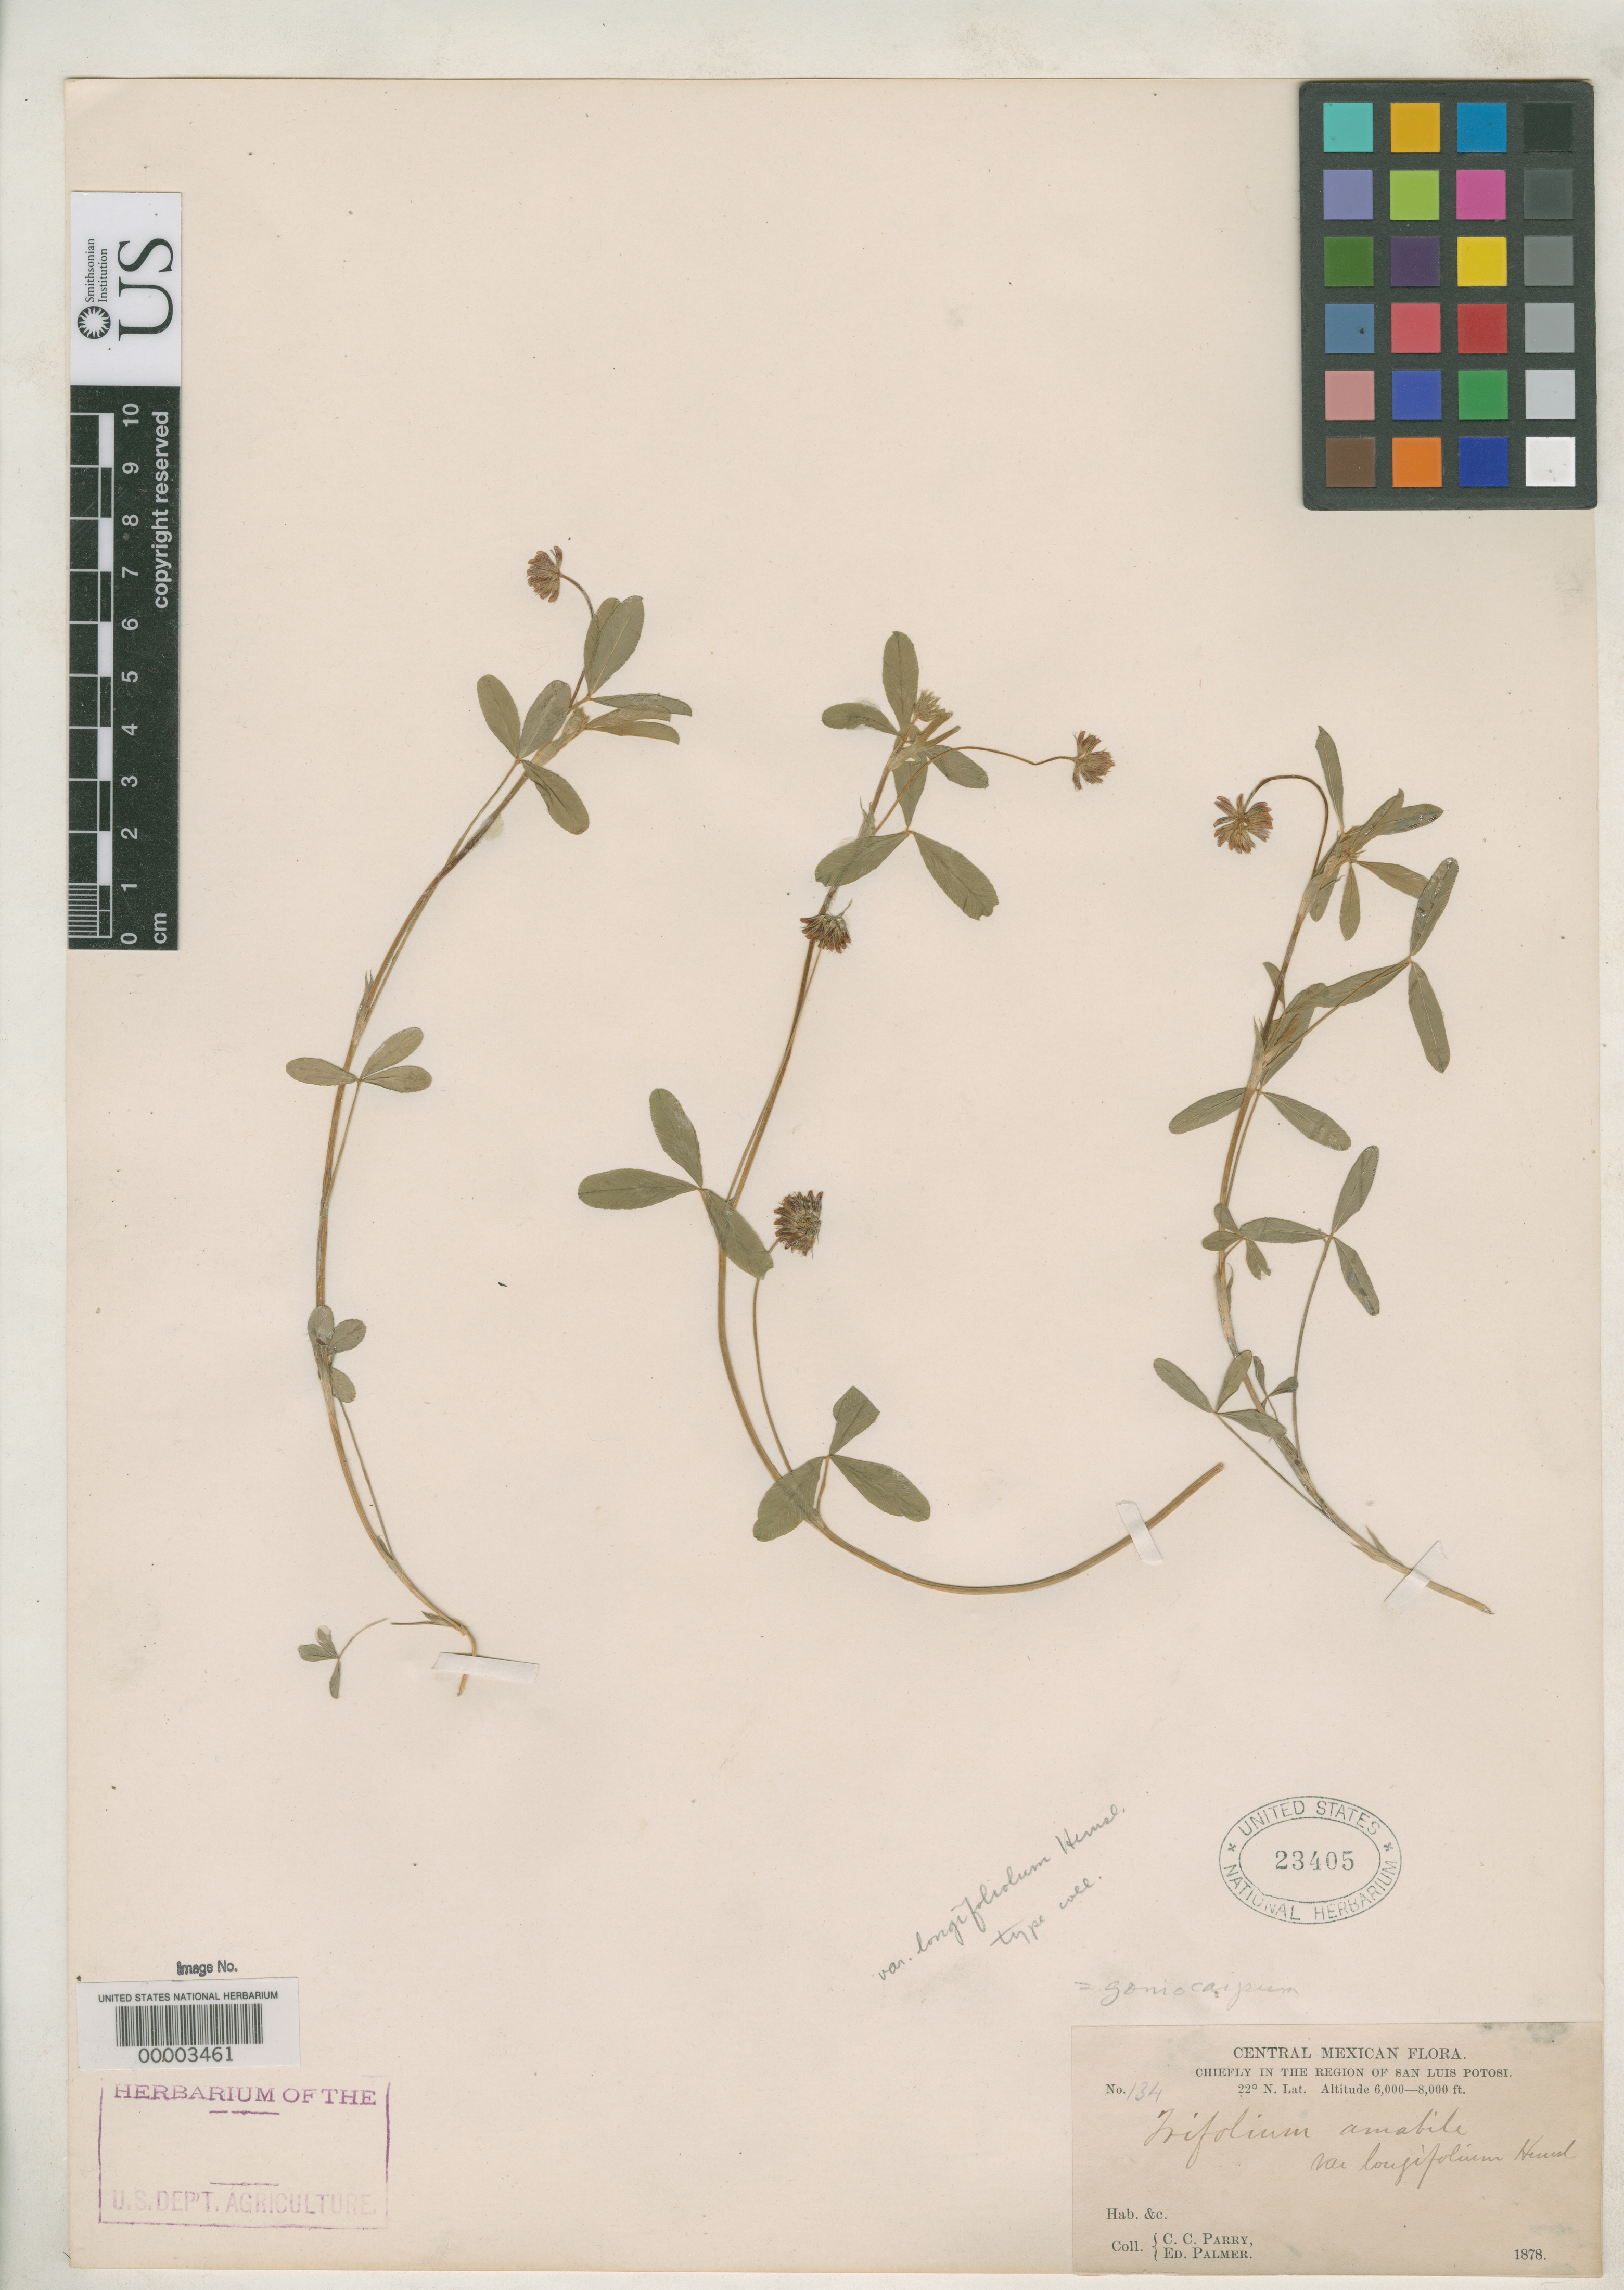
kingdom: Plantae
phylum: Tracheophyta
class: Magnoliopsida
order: Fabales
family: Fabaceae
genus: Trifolium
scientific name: Trifolium amabile var. longifolium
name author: Hemsl.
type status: Syntype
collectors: C. C. Parry & E. Palmer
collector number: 134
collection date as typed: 1872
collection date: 1872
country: Mexico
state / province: San Luis Potosi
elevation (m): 1829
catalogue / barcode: US 23405